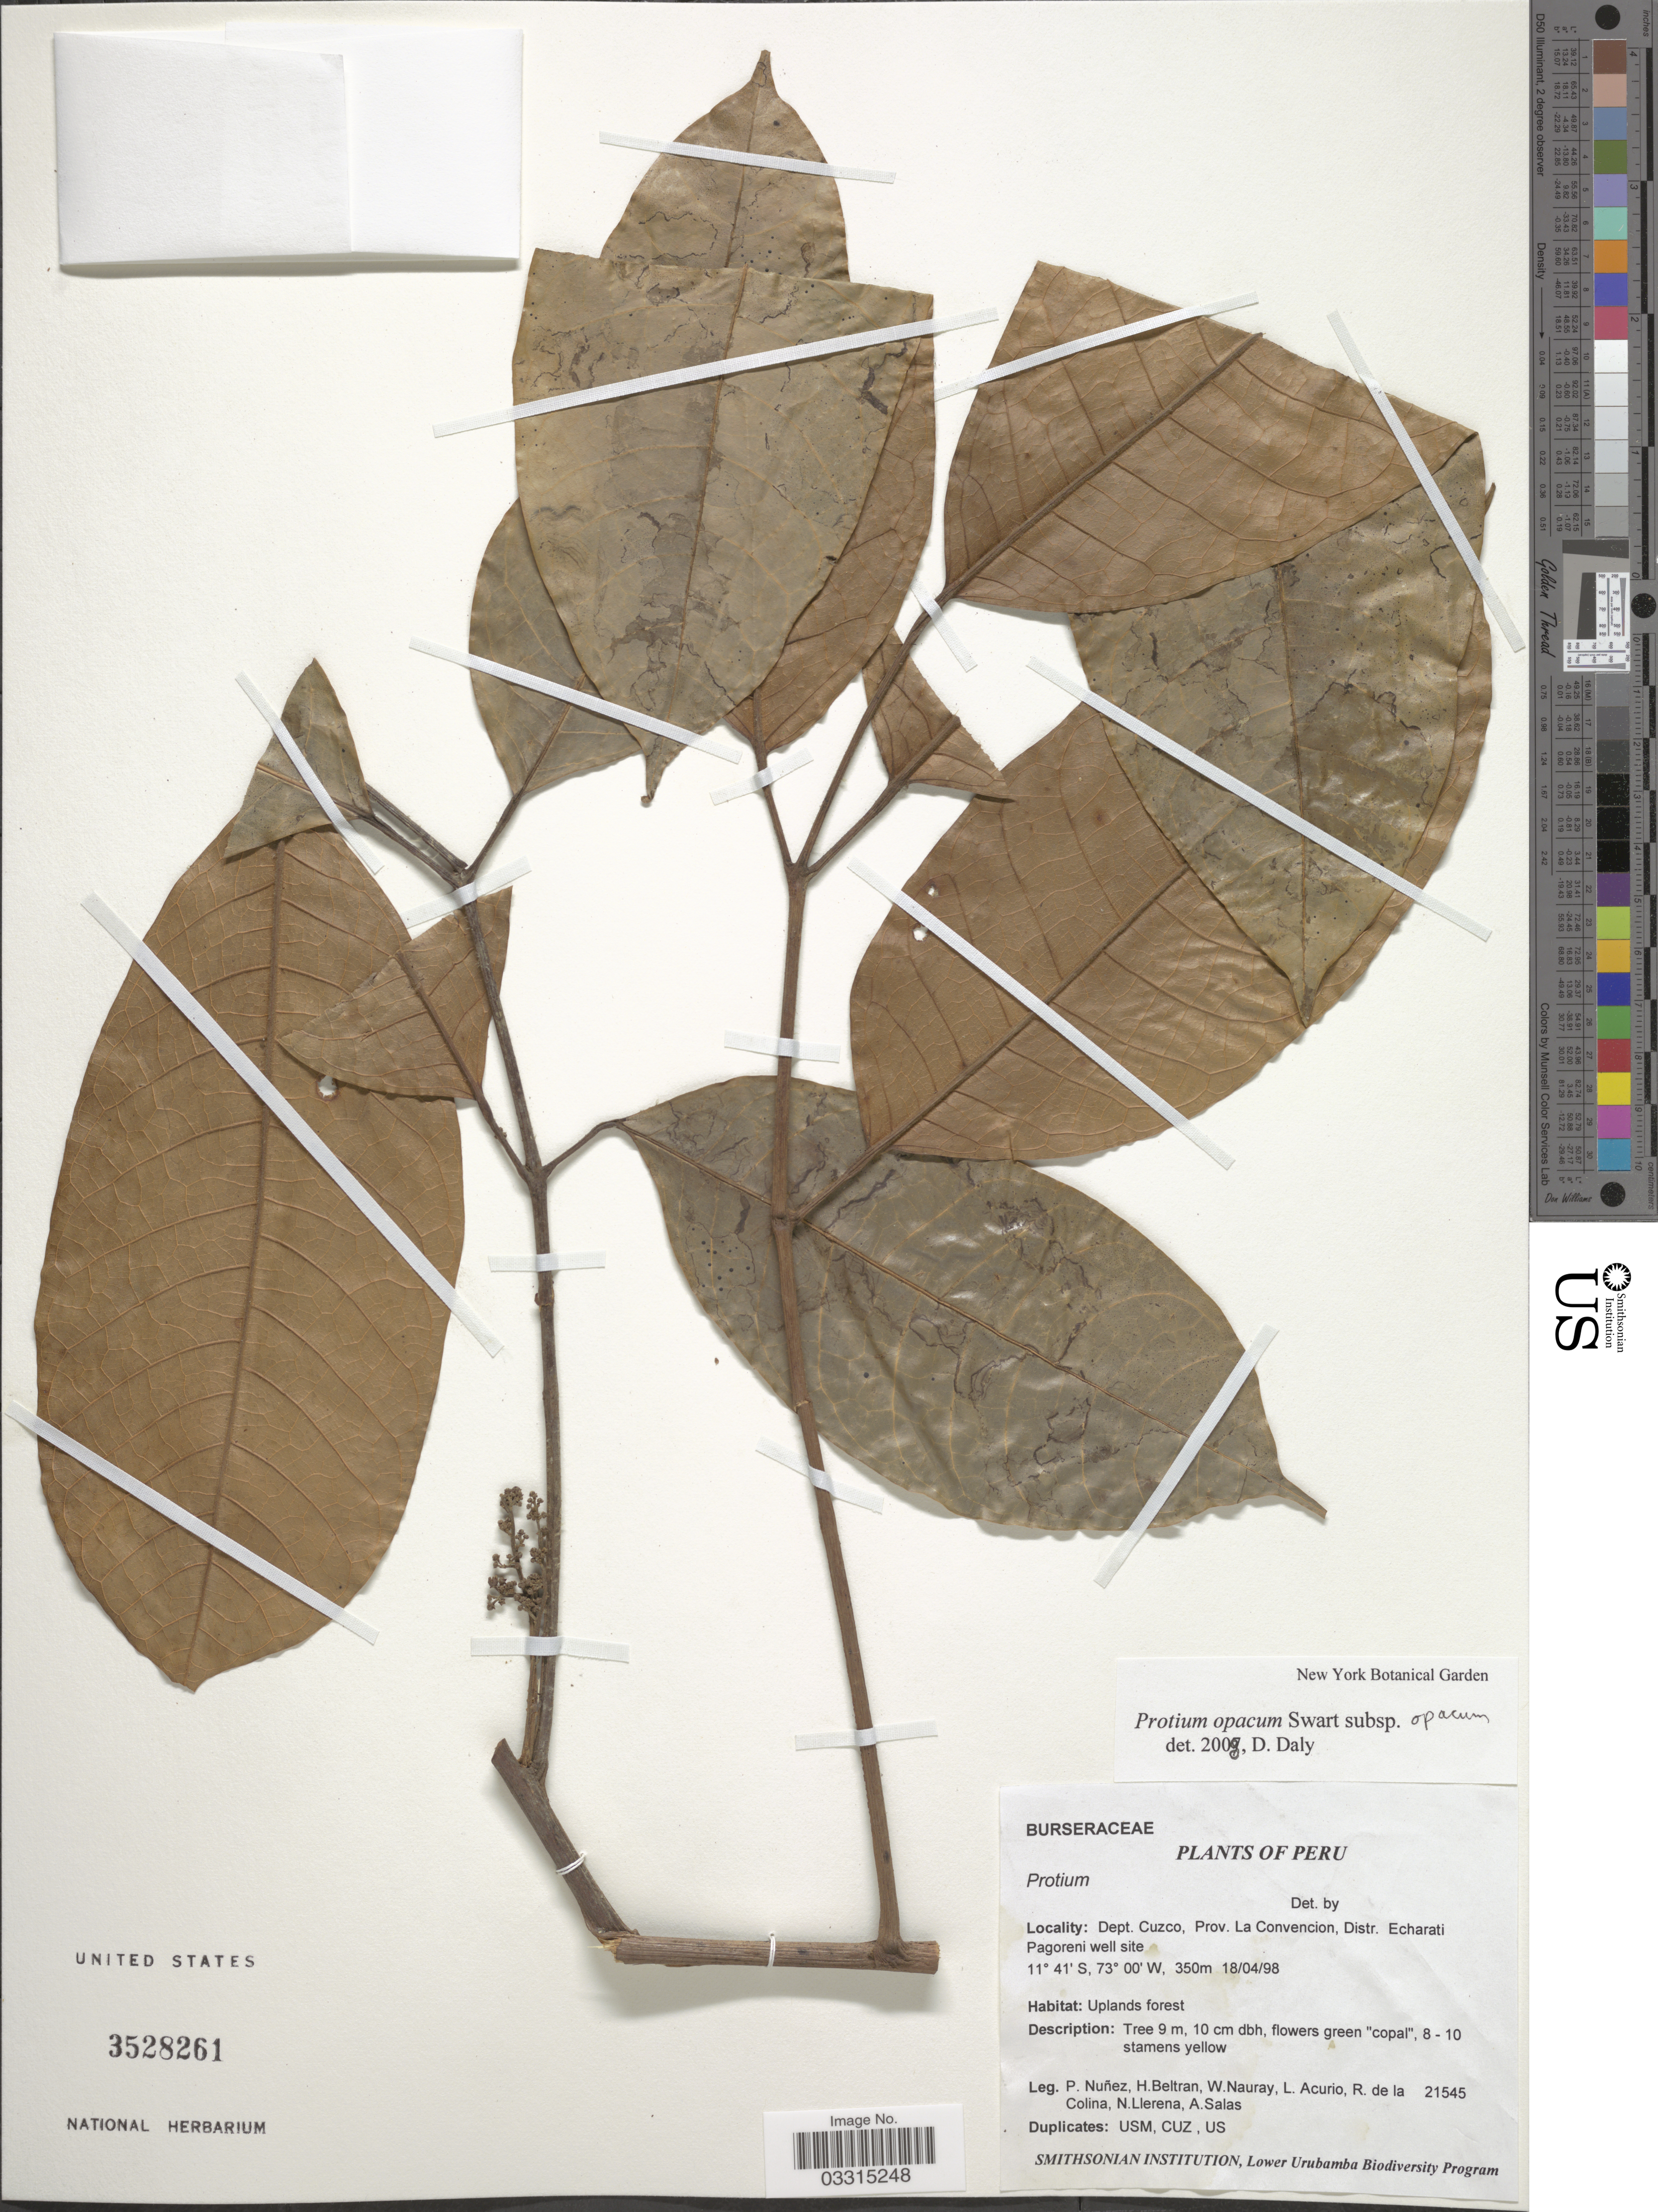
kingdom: Plantae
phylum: Tracheophyta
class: Magnoliopsida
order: Sapindales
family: Burseraceae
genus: Protium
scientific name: Protium opacum subsp. opacum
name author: Swart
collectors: P. Nuñez V., H. Beltran, W. Nauray, L. Acurio & et al.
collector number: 21545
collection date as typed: Transcribed d/m/y: 18/4/98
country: Peru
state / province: Cusco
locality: Dept. Cuzco, Prov. La Convencion, Distr. Echarati Pagoreni well site.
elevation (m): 350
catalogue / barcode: US 3528261